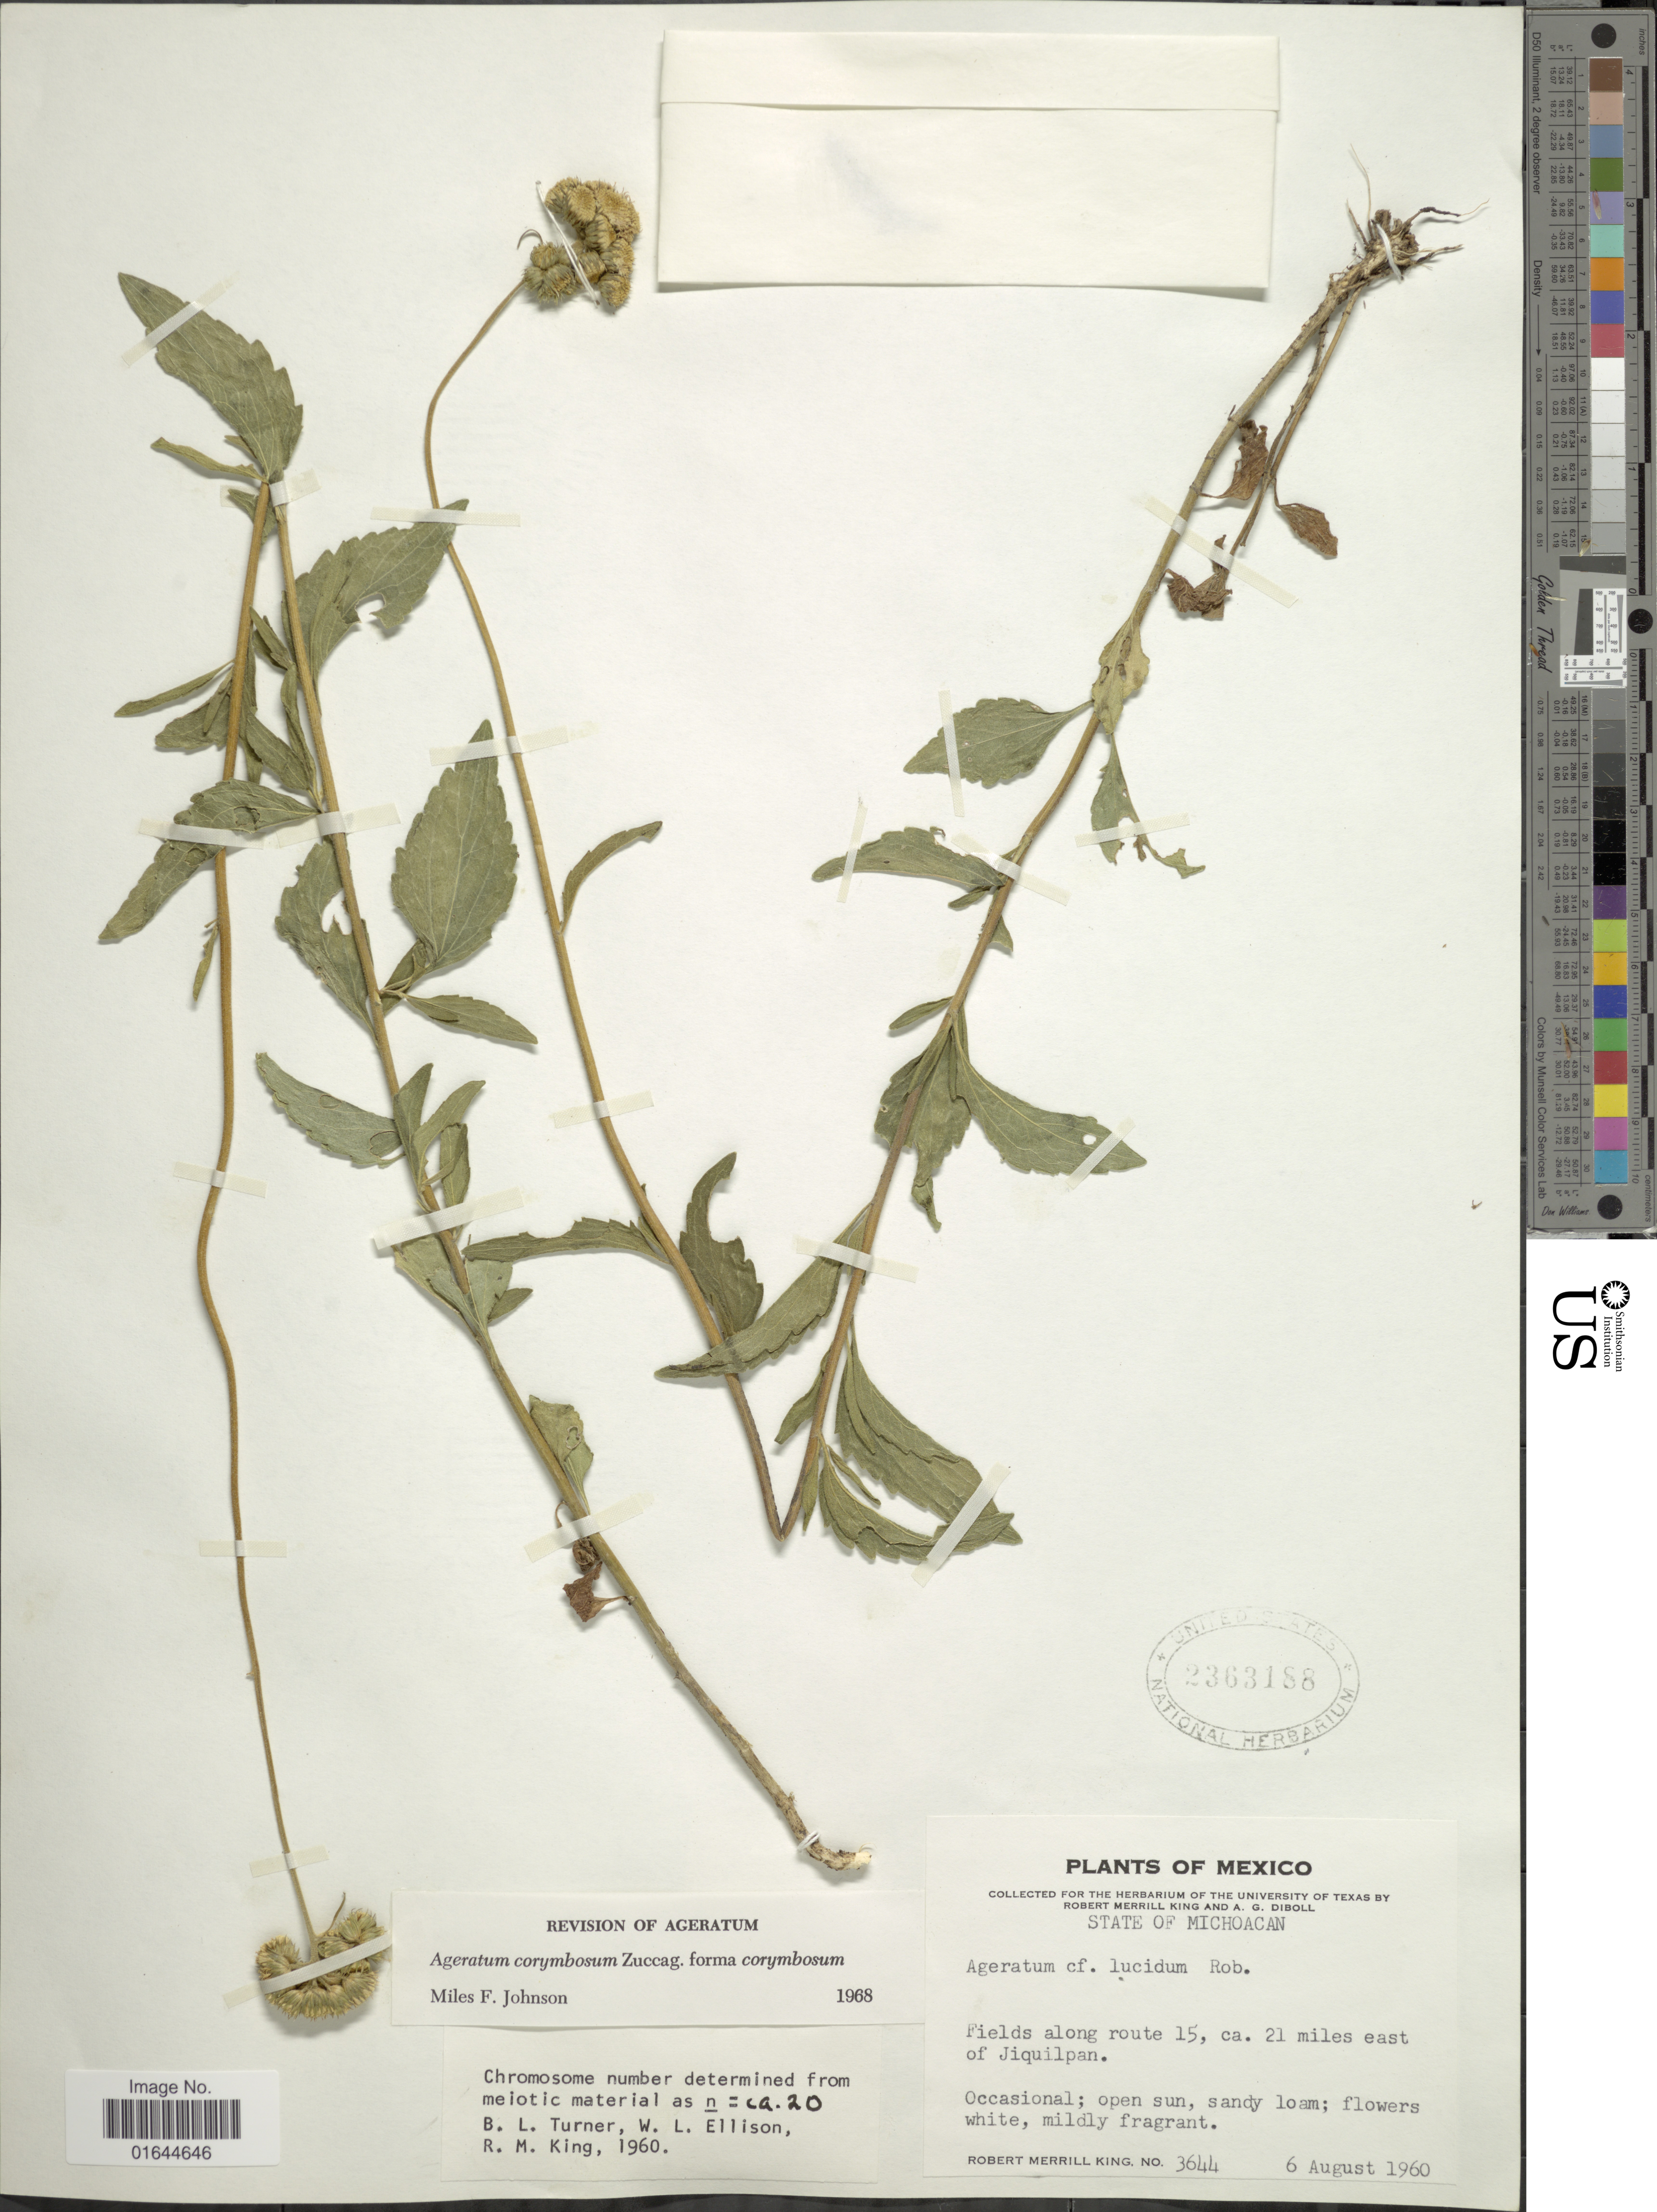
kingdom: Plantae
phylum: Tracheophyta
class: Magnoliopsida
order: Asterales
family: Asteraceae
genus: Ageratum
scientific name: Ageratum corymbosum f. corymbosum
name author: Zuccagni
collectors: R. M. King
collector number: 3644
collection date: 1960-08-06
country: Mexico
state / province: Michoacán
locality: Mexico, State of Michoacan, Fields along route 15, ca. 21 miles east of Jiquilpan.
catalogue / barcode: US 2363188